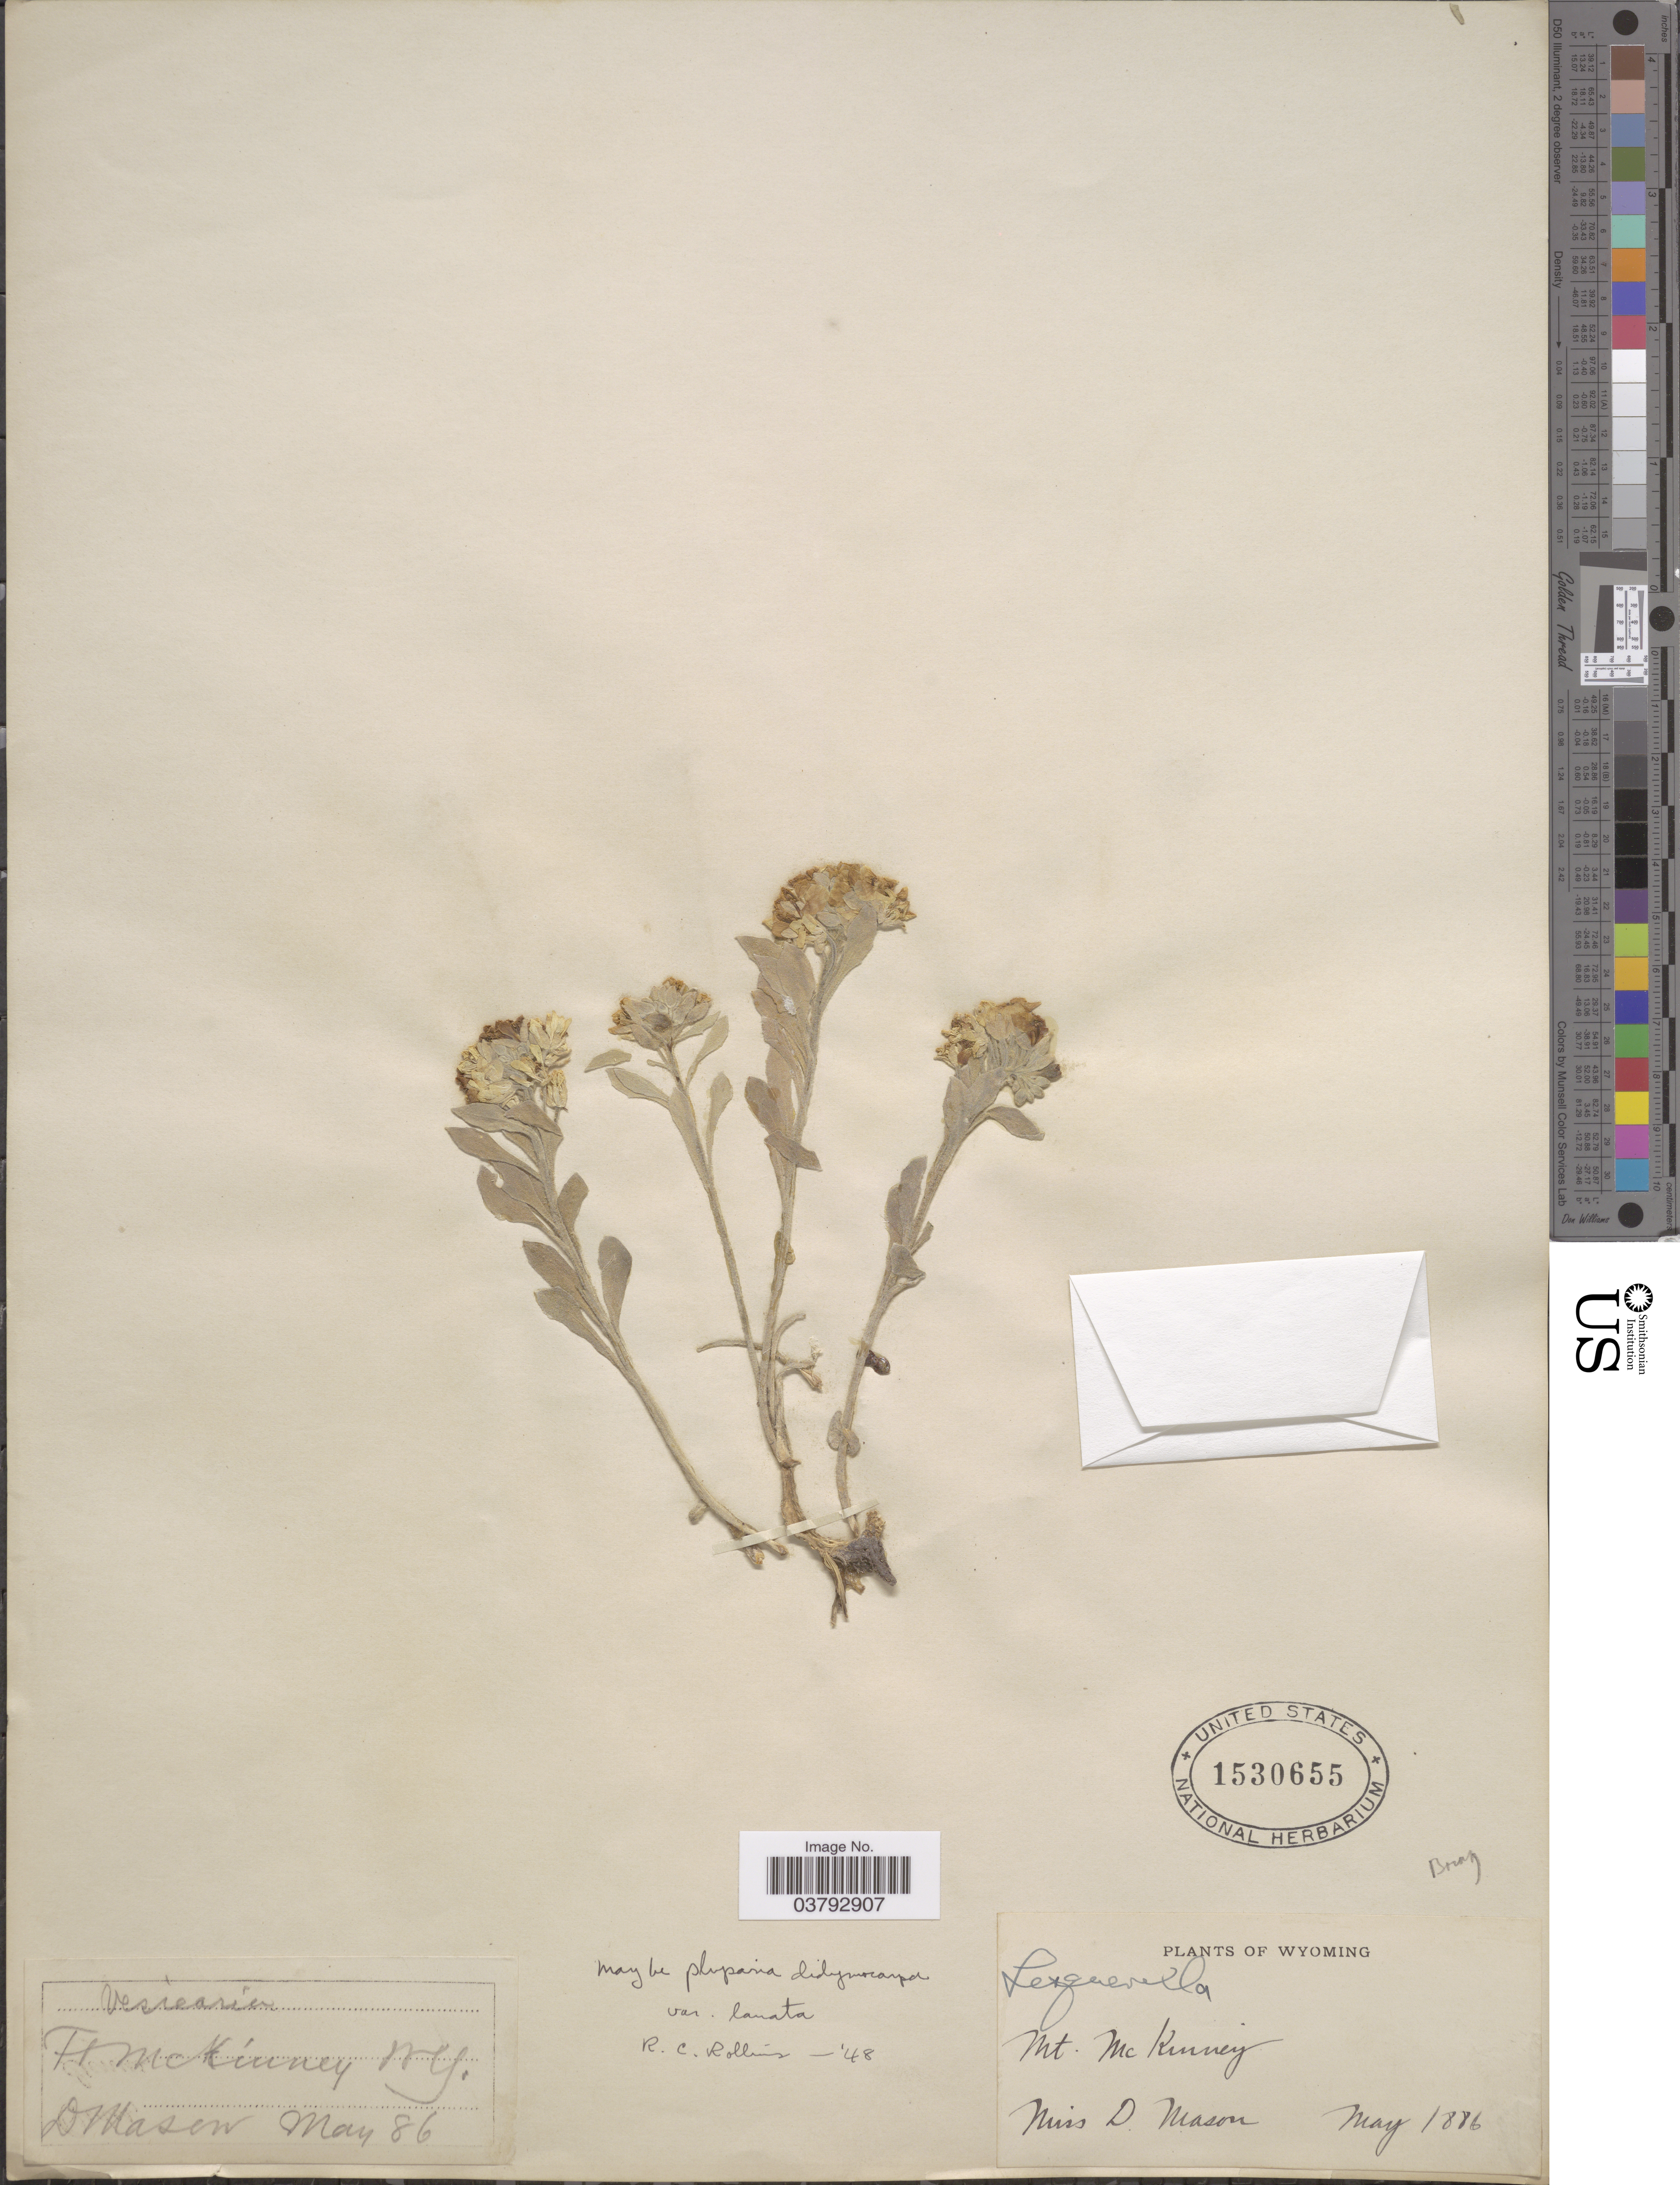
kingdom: Plantae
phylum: Tracheophyta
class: Magnoliopsida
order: Brassicales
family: Brassicaceae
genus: Physaria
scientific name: Physaria didymocarpa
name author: (Hook.) A. Gray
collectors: D. Mason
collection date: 1886-05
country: United States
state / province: Wyoming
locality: Mt. Mc Kinney.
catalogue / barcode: US 1530655